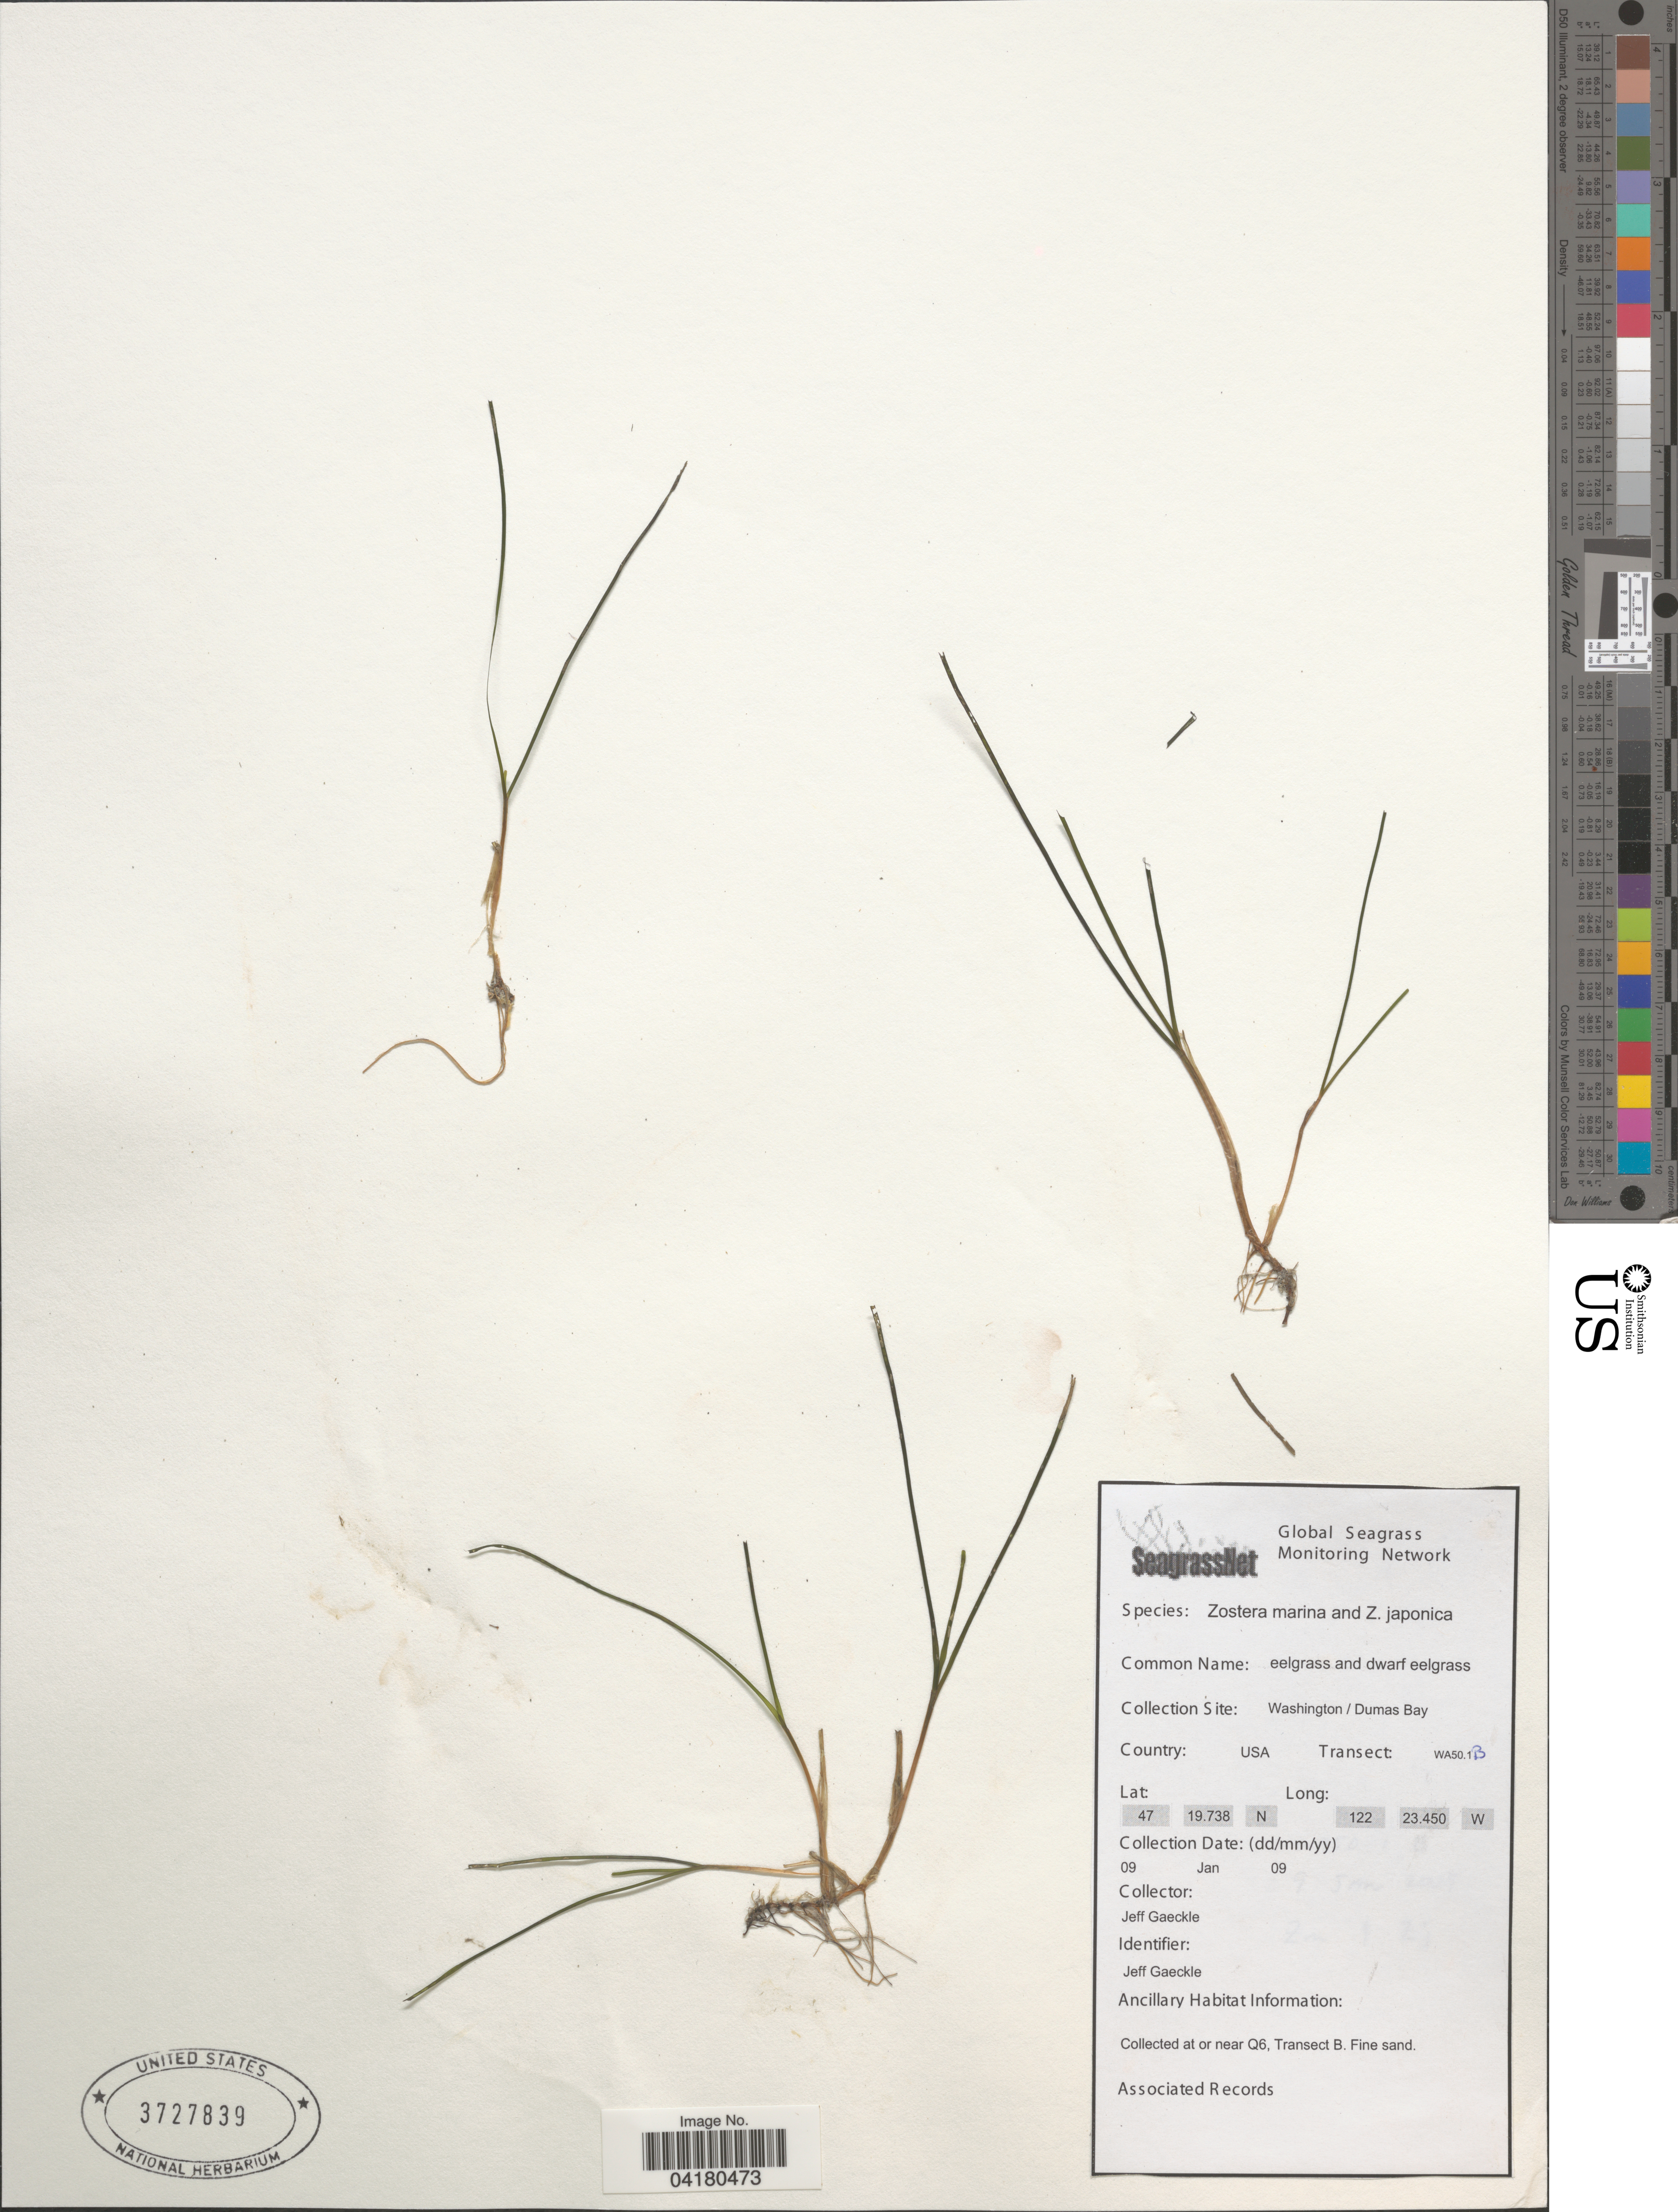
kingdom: Plantae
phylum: Tracheophyta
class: Liliopsida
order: Alismatales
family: Zosteraceae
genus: Zostera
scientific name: Zostera marina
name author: L.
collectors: J. Gaeckle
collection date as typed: Transcribed d/m/y: 9/1/9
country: United States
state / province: Washington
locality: Collection Site: Washington / Dumas Bay. Transect: WA50.1B.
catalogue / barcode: US 3727839